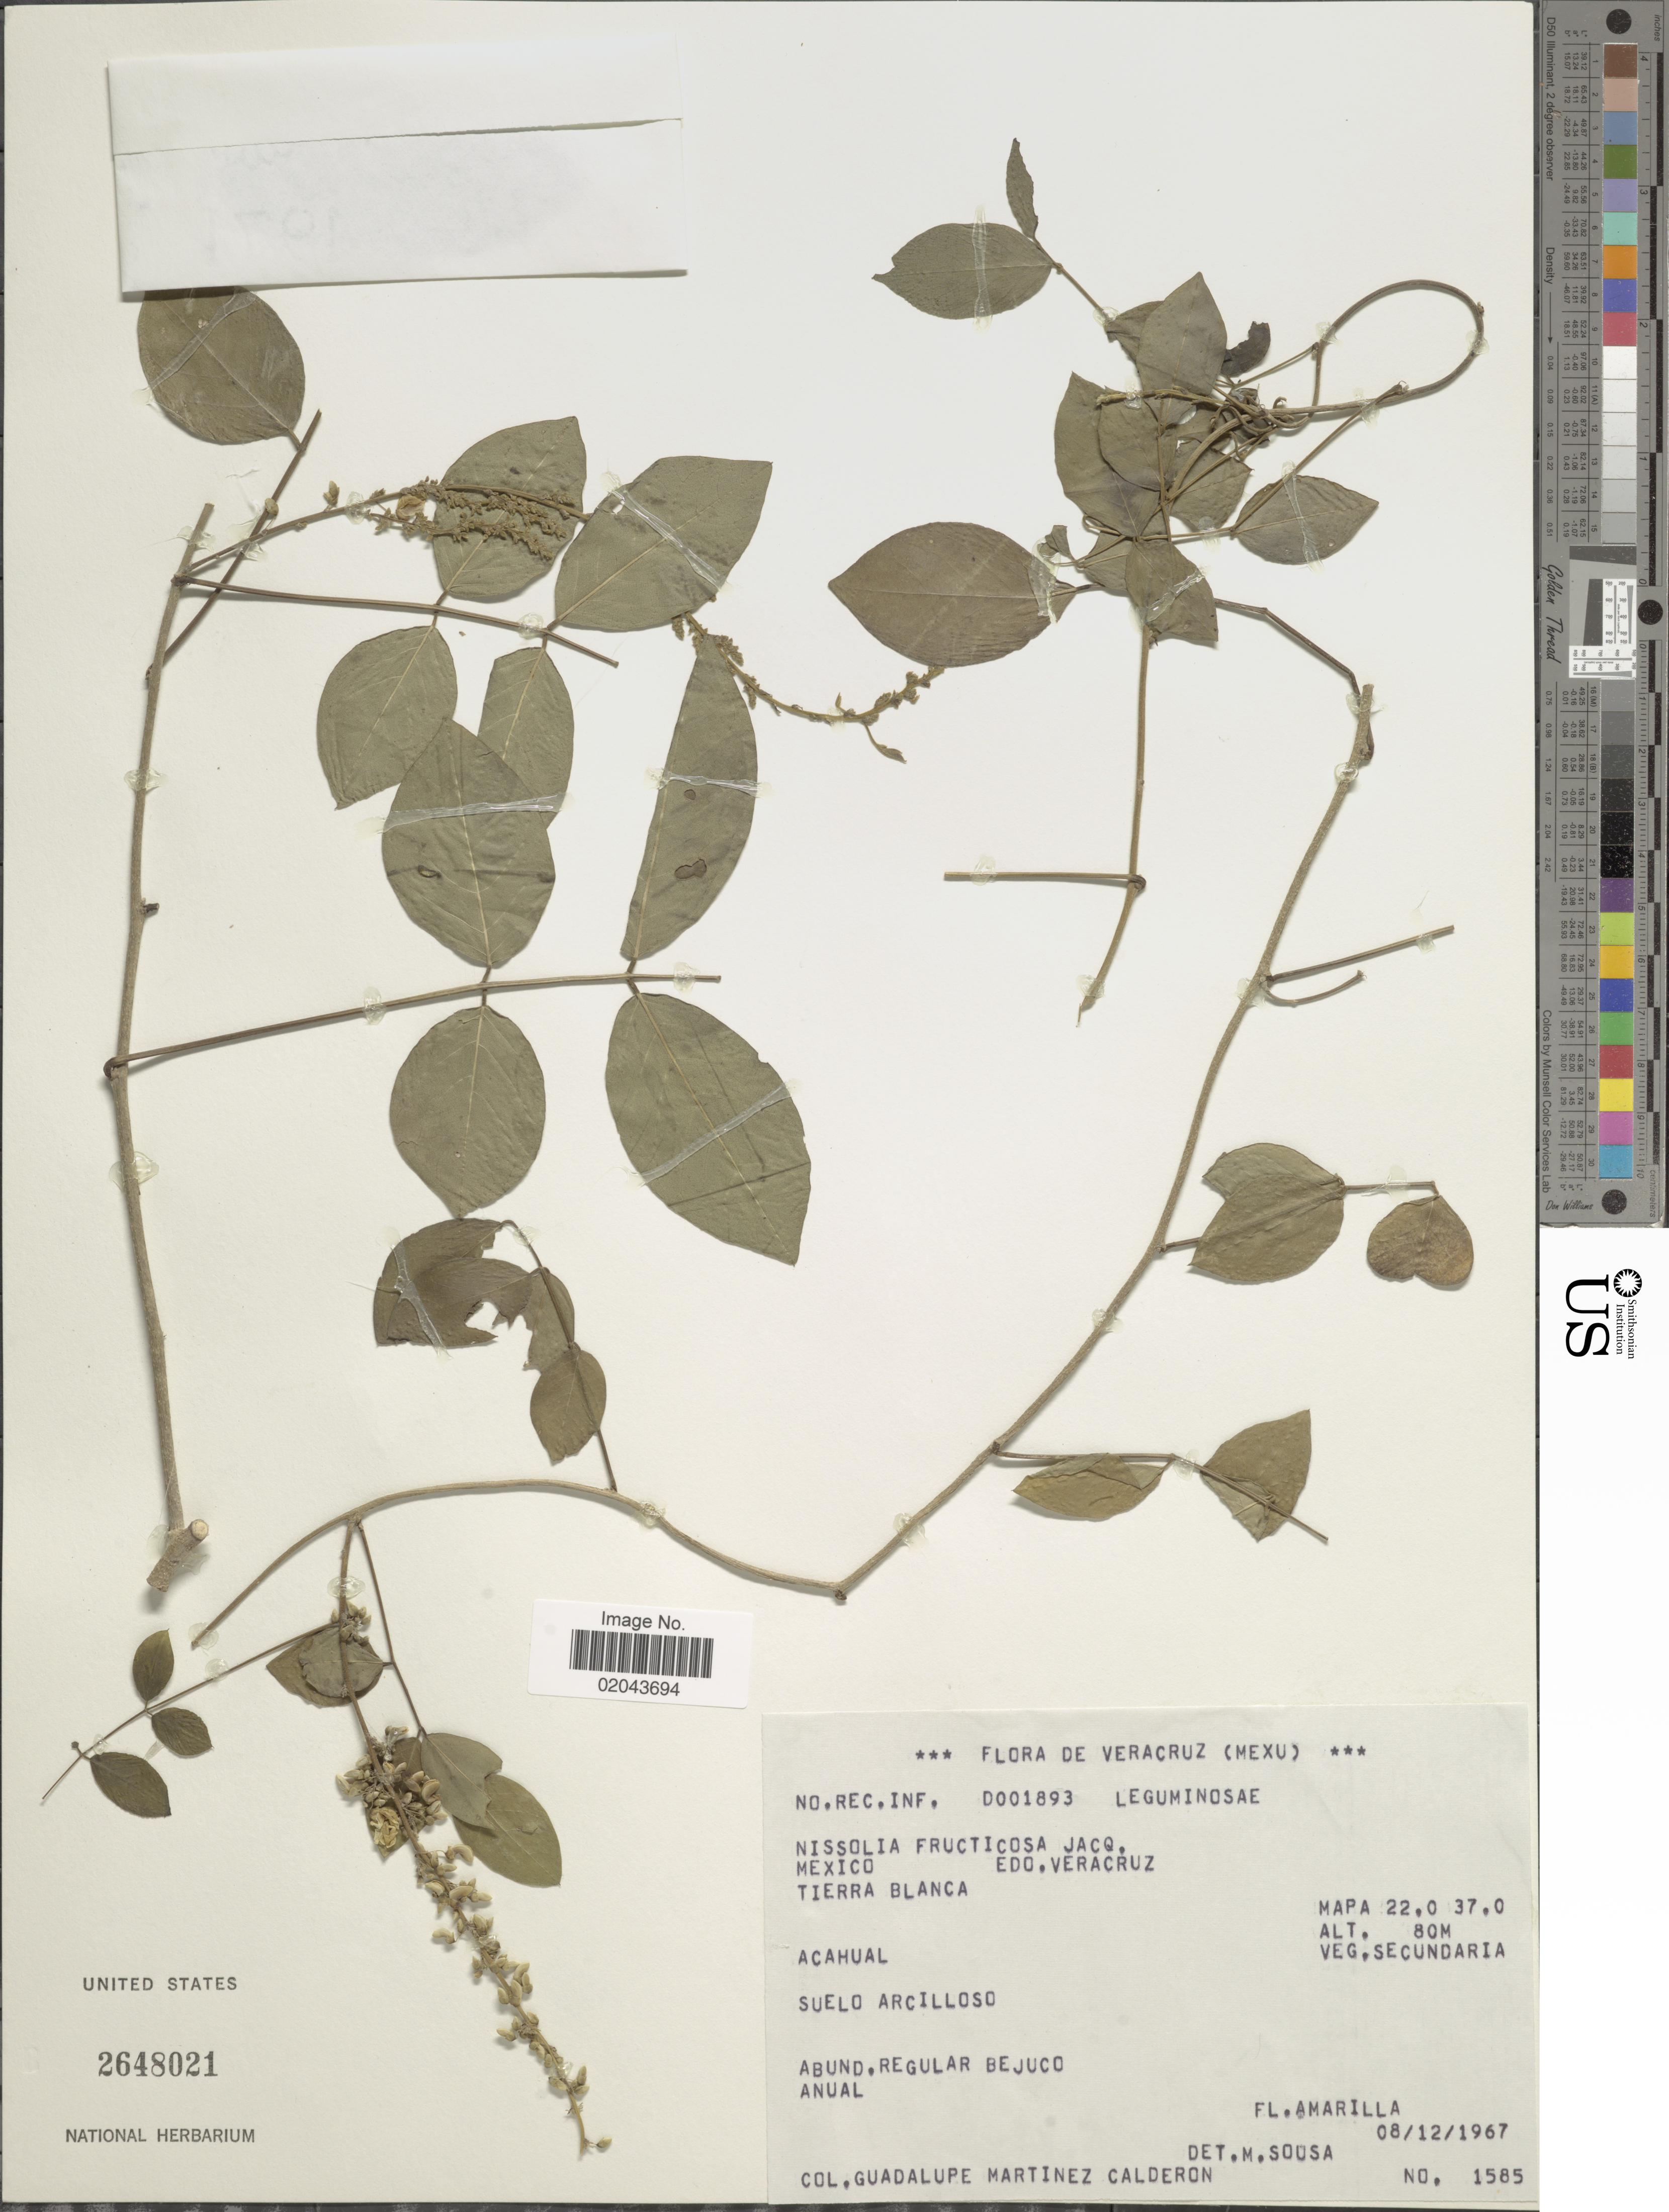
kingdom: Plantae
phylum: Tracheophyta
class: Magnoliopsida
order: Fabales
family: Fabaceae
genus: Nissolia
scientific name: Nissolia fruticosa var. fruticosa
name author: Jacq.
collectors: G. Martinez C.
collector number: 1585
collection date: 1967-12-08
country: Mexico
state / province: Veracruz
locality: Edo. Veracruz, tierra banca, Acahual. Mapa 22.0 37.0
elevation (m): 80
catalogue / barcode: US 2648021